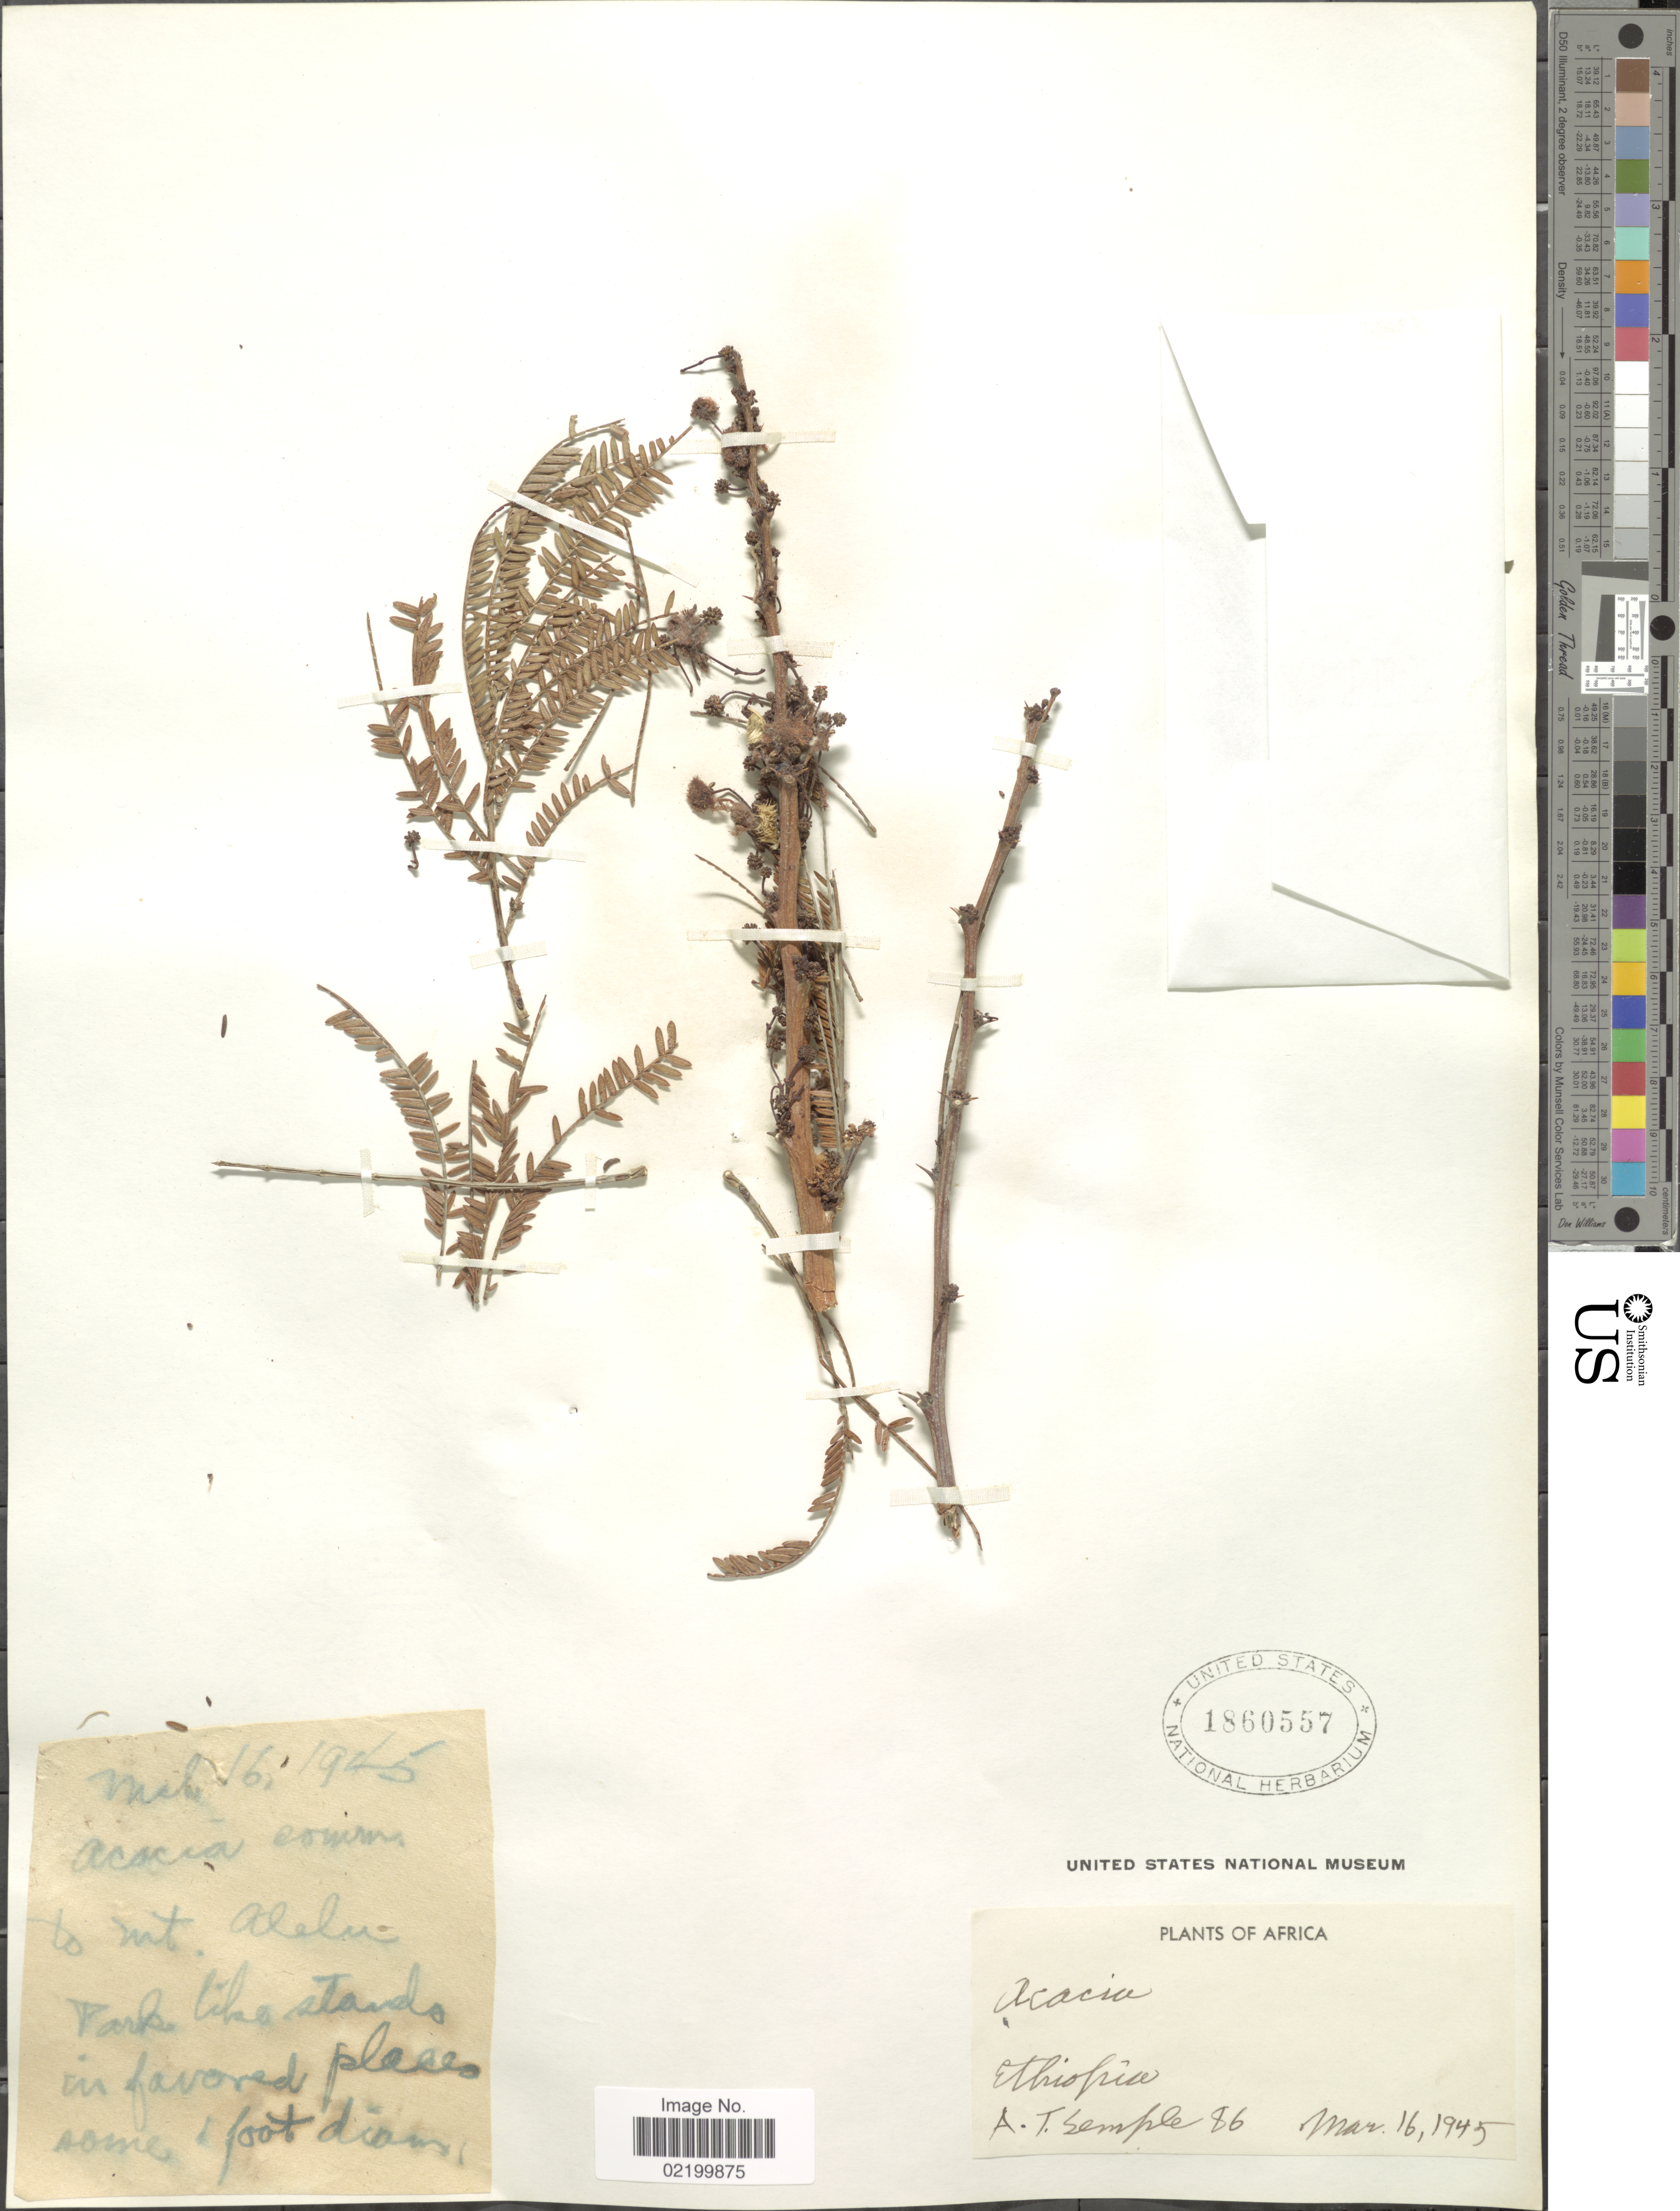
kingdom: Plantae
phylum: Tracheophyta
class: Magnoliopsida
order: Fabales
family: Fabaceae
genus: Vachellia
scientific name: Vachellia sp.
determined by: Strong, M. T., (US), Smithsonian Institution - National Museum of Natural History (UNITED STATES)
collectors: A. Semple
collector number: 86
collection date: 1945-03-16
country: Ethiopia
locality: To Mt. Alelu.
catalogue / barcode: US 1860557